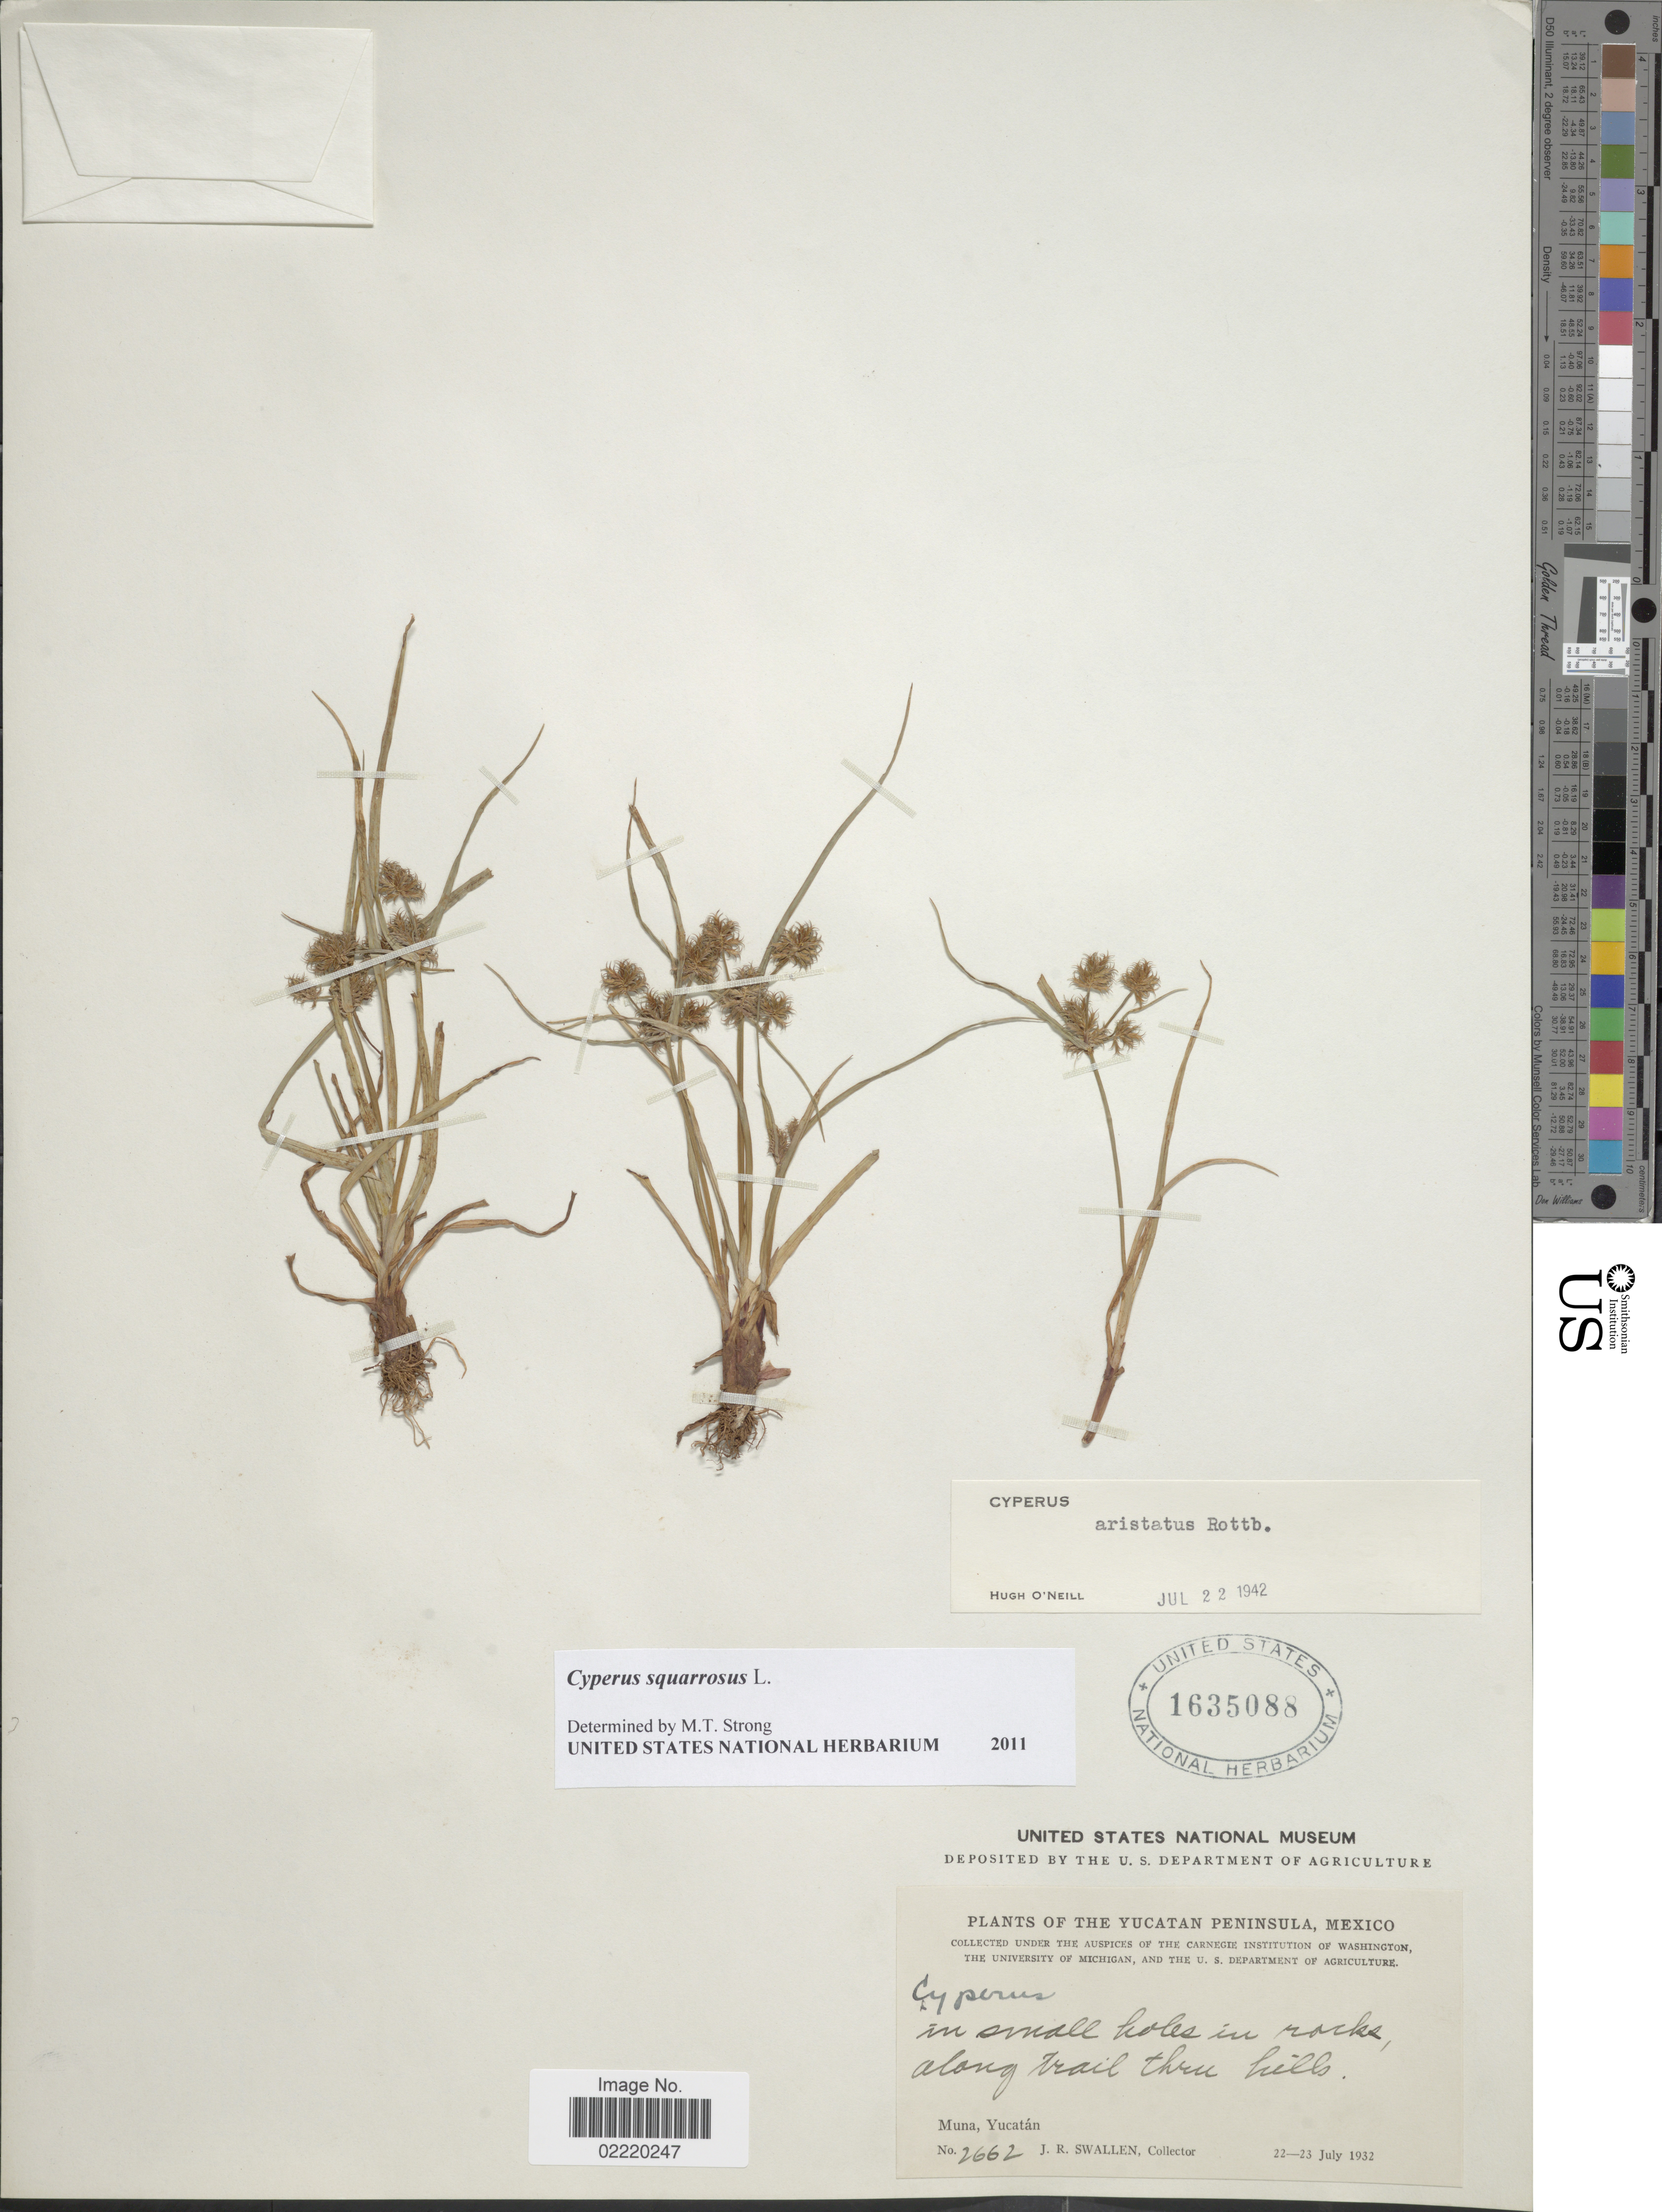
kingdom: Plantae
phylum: Tracheophyta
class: Liliopsida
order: Poales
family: Cyperaceae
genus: Cyperus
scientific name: Cyperus squarrosus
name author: L.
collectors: J. R. Swallen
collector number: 2662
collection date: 1932-07-22/1932-07-23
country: Mexico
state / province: Yucatán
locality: The Yucatan Peninsula, along trail thru hills, Muna, Yucatan.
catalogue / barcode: US 1635088